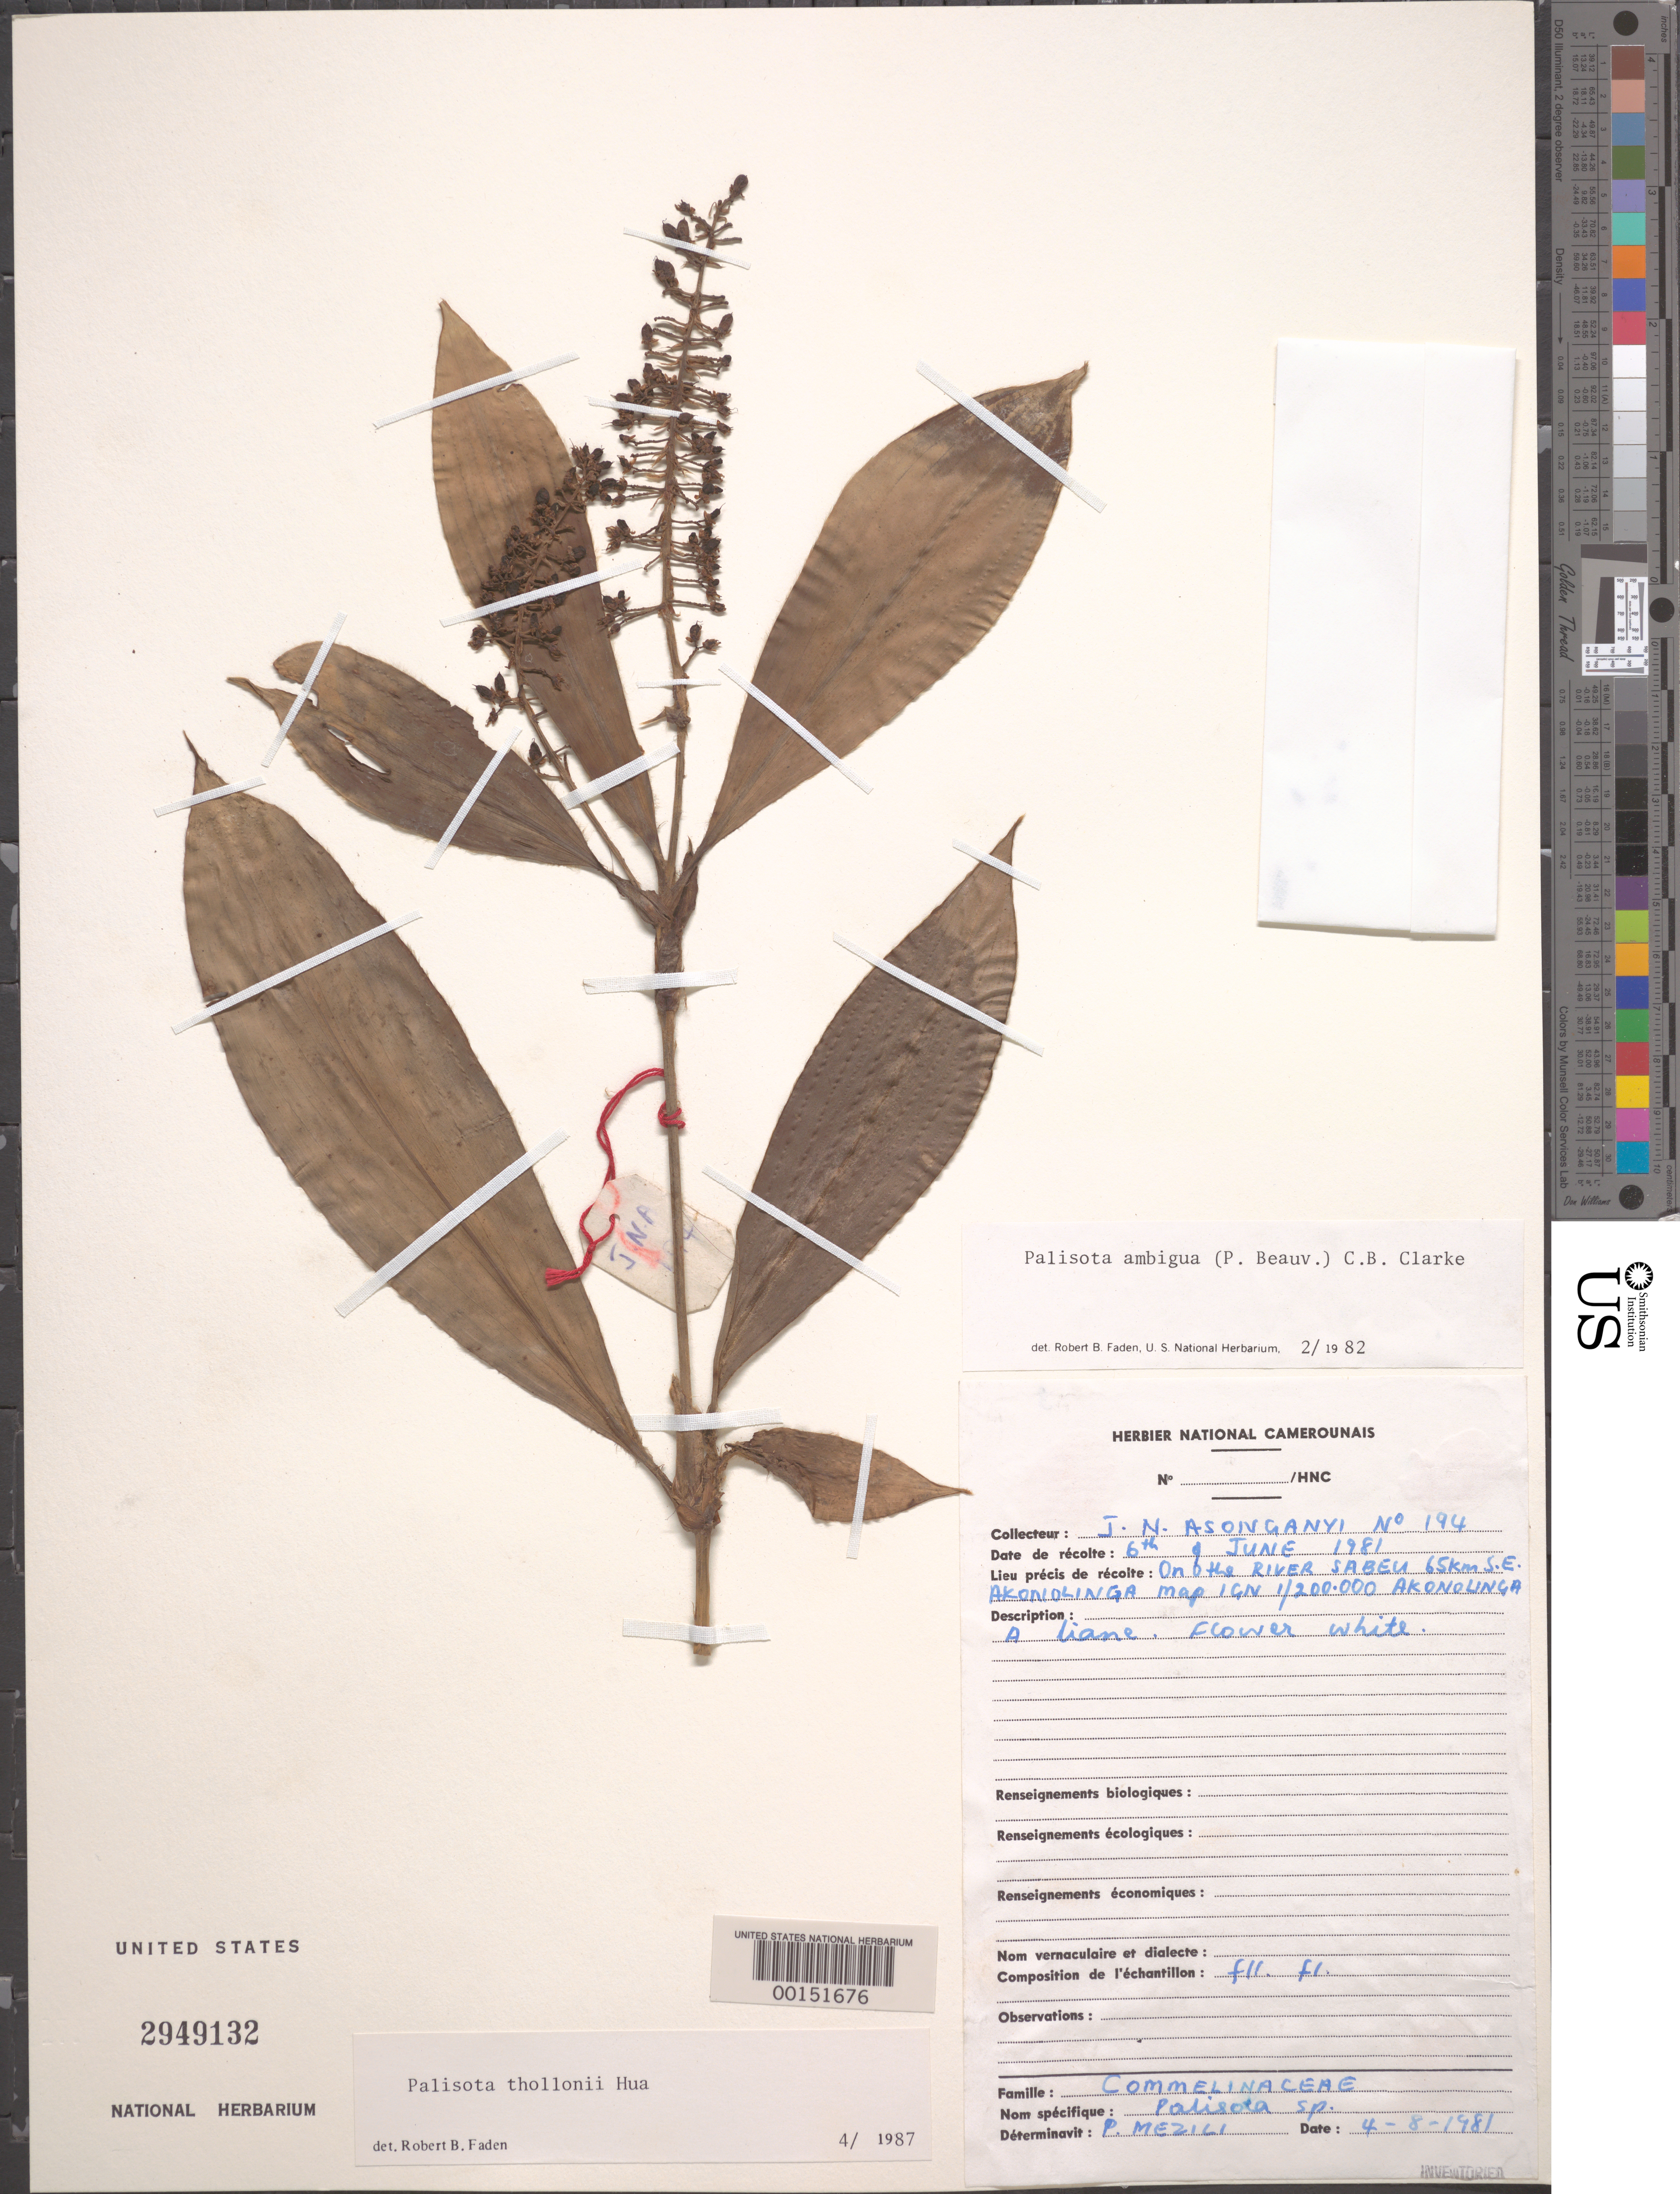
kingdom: Plantae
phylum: Tracheophyta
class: Liliopsida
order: Commelinales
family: Commelinaceae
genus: Palisota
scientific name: Palisota thollonii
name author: Hua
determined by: Faden, Robert B., (US), Smithsonian Institution - National Museum of Natural History (UNITED STATES)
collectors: J. Asonganyi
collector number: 194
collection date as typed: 06 Jun 1981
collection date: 1981-06-06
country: Cameroon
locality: On sabeu river, 65 km. se of akonolinga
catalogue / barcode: US 2949132